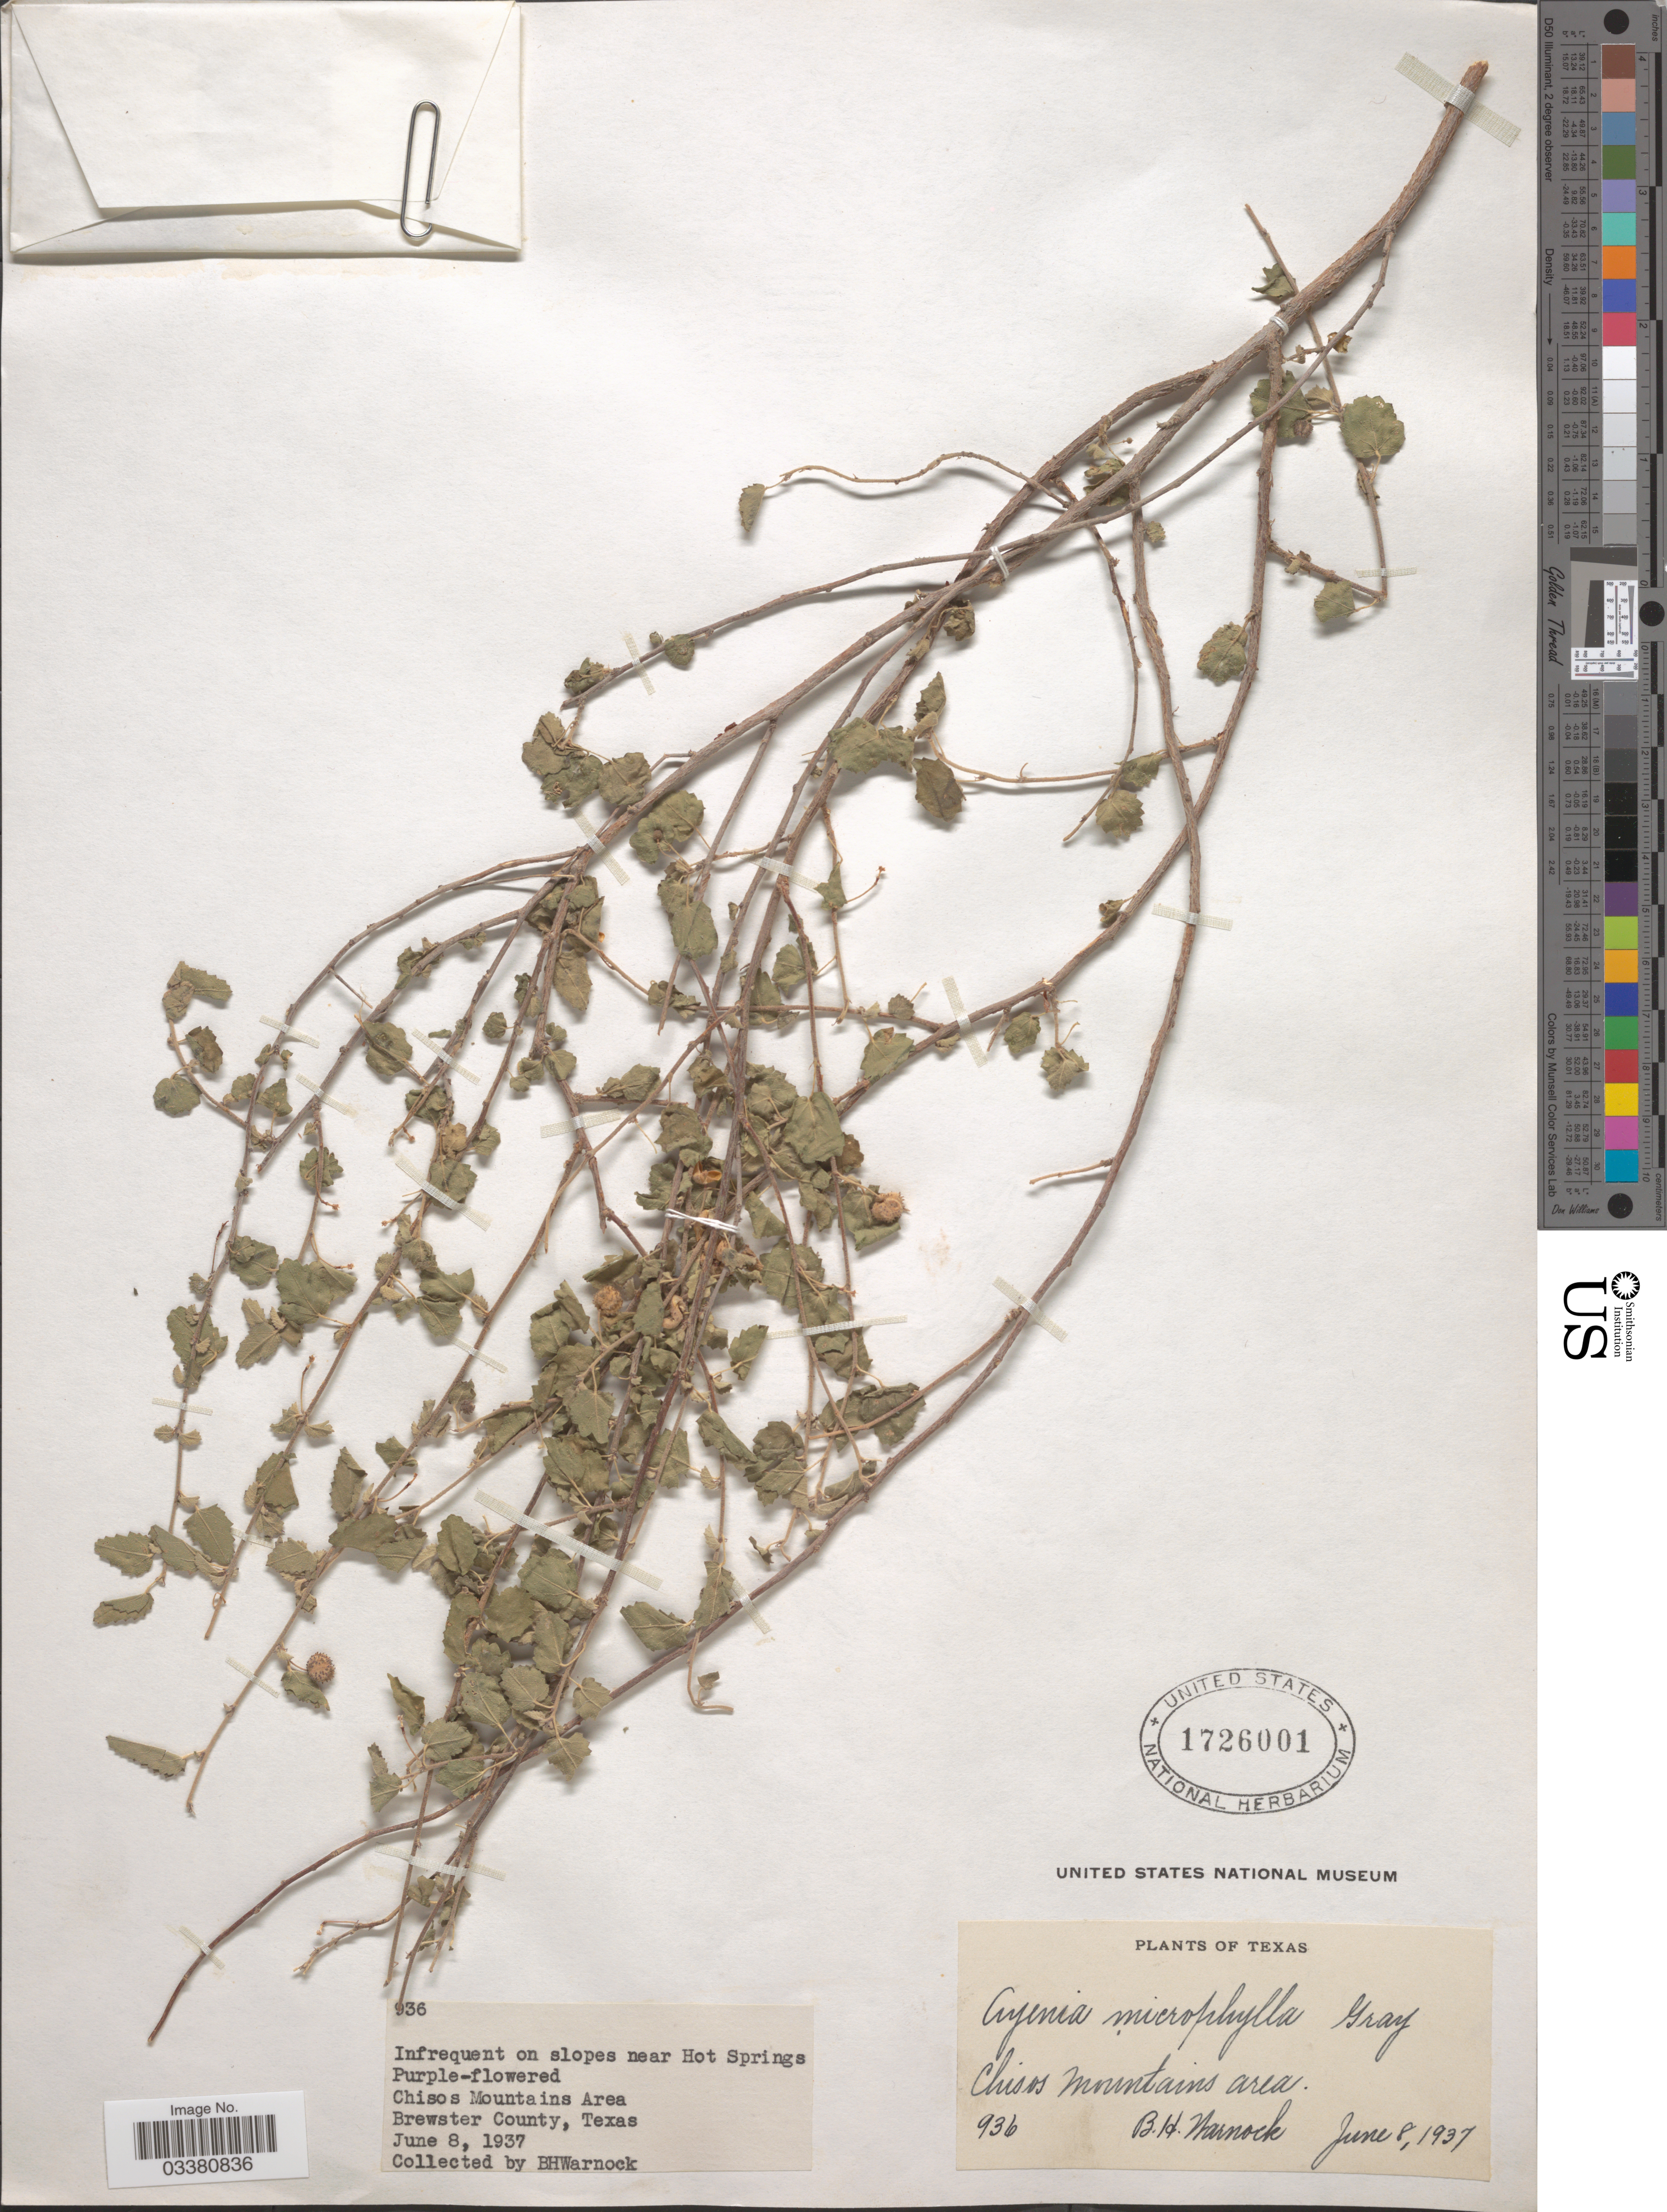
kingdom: Plantae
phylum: Tracheophyta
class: Magnoliopsida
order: Malvales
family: Malvaceae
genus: Ayenia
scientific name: Ayenia microphylla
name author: A. Gray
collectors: B. H. Warnock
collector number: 936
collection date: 1937-06-08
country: United States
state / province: Texas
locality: Chisos Mountains Area. Brewster County.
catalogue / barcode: US 1726001